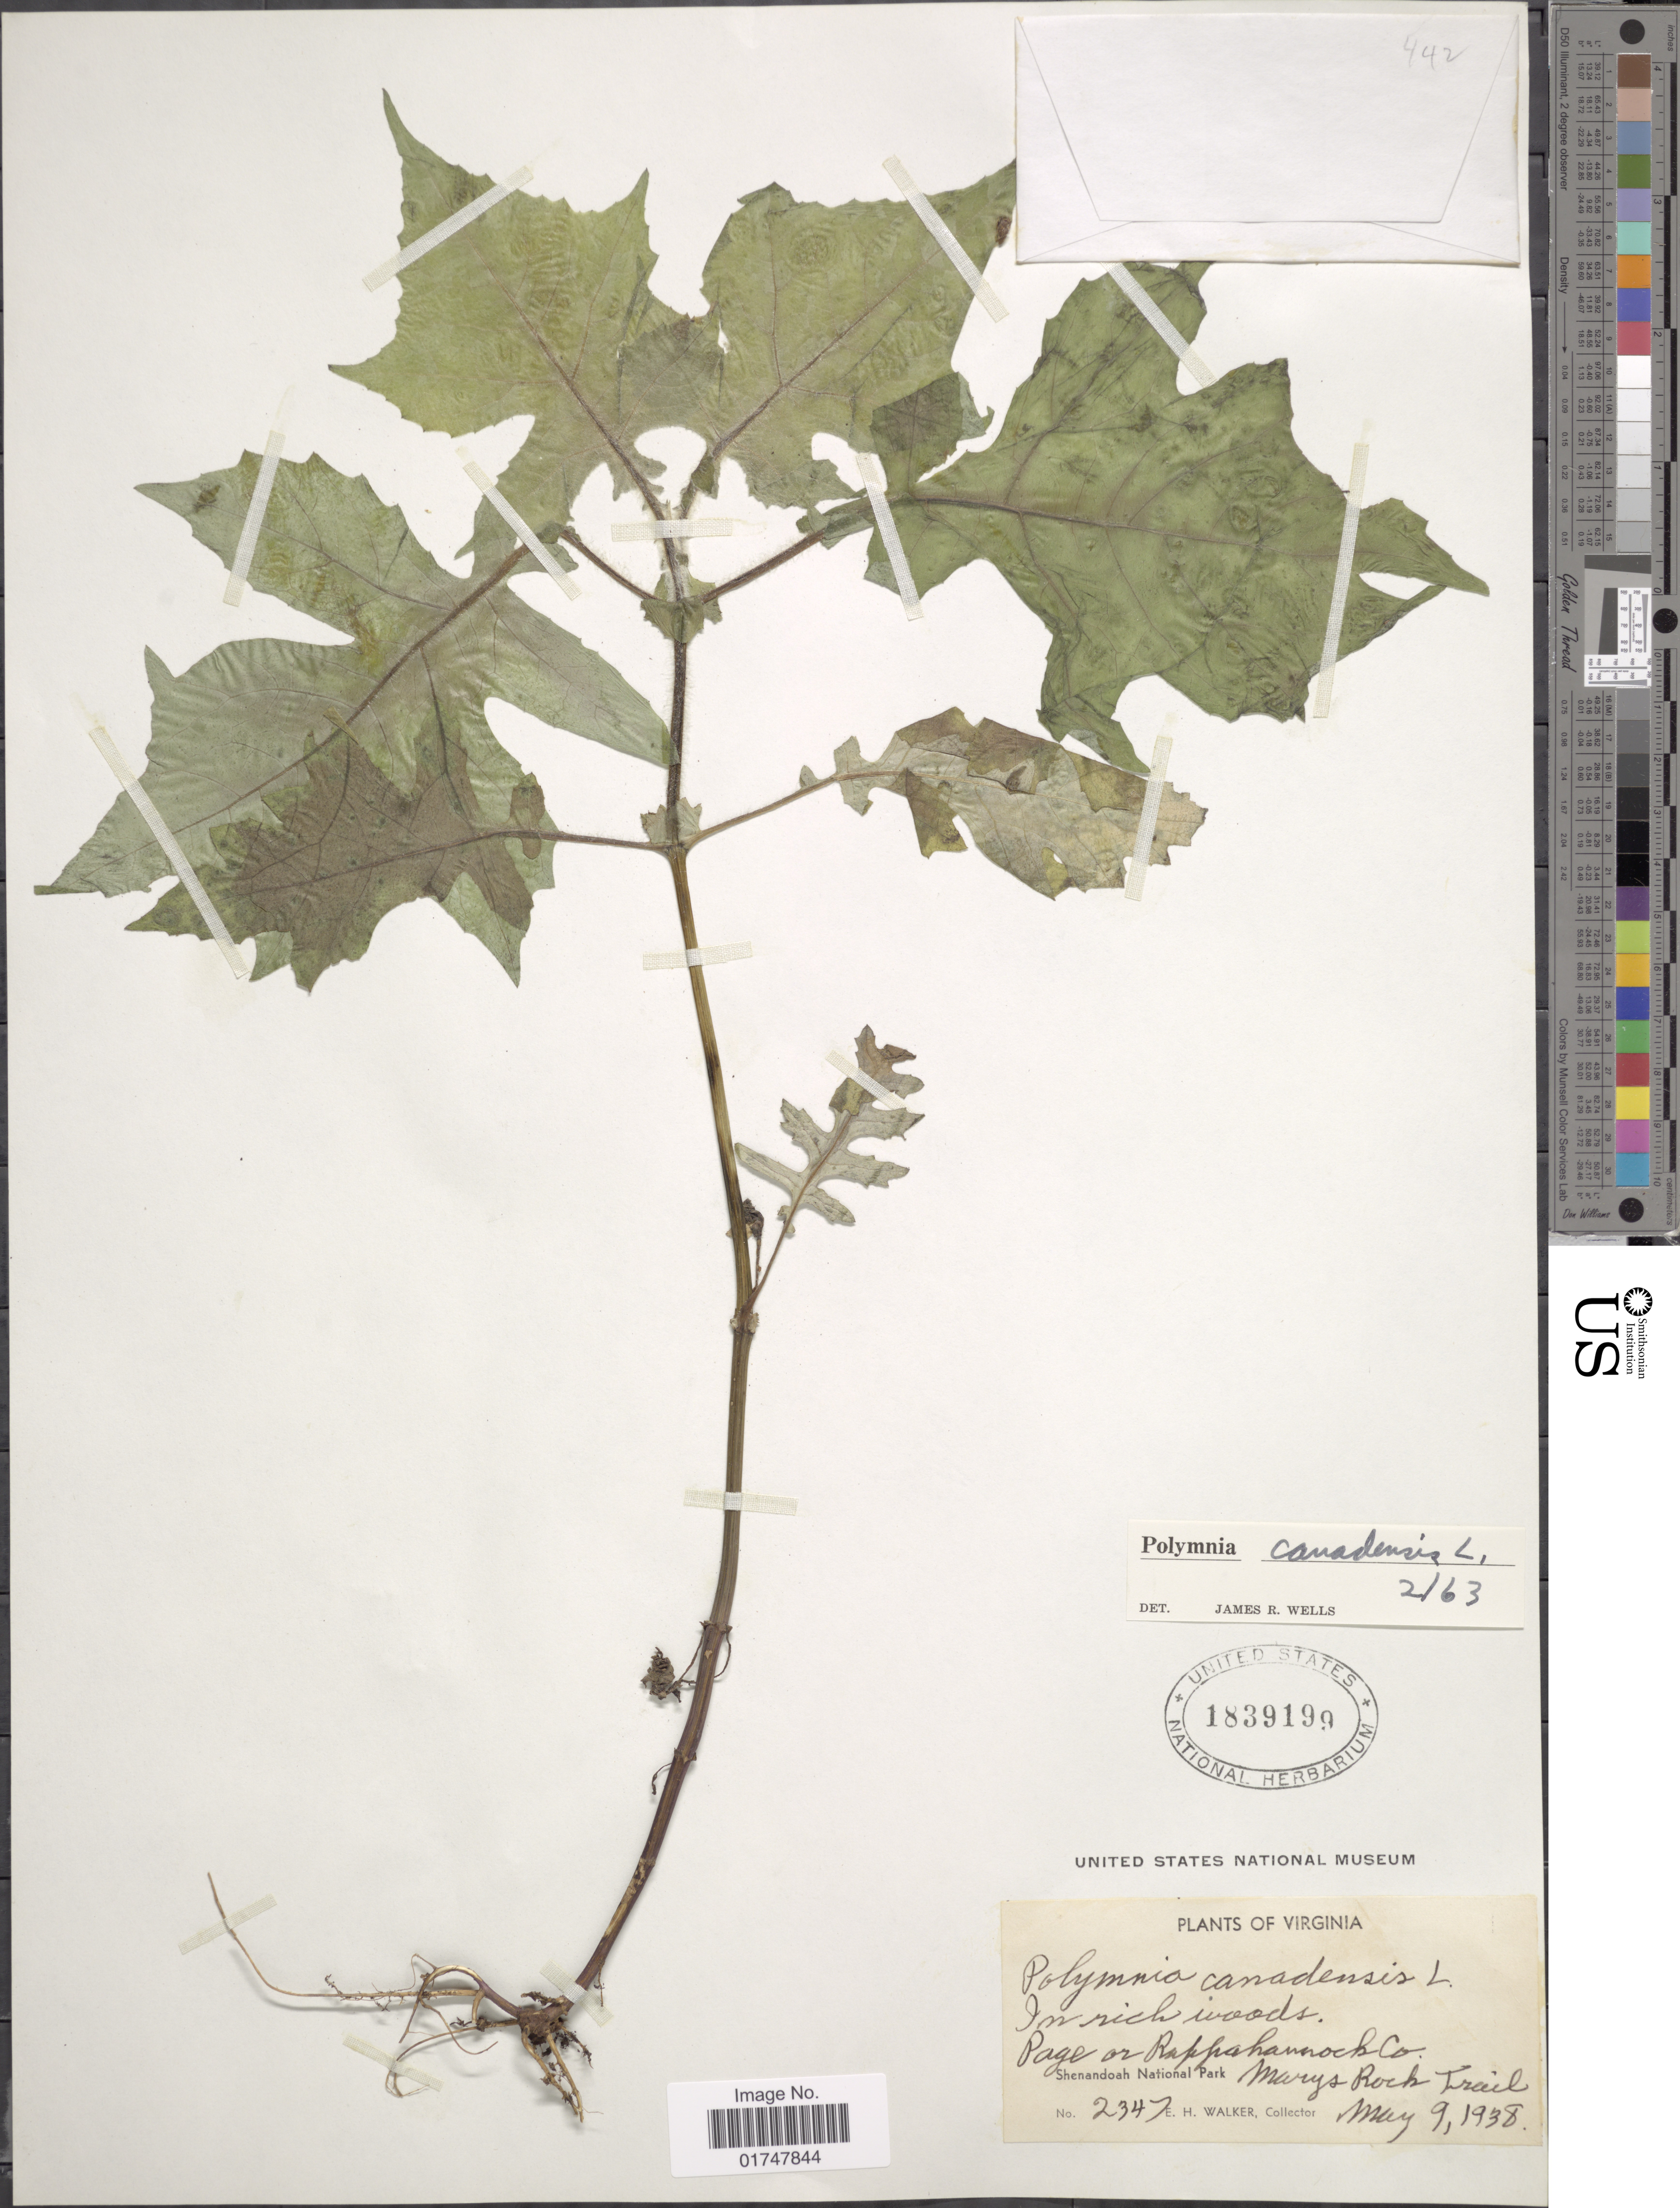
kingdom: Plantae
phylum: Tracheophyta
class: Magnoliopsida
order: Asterales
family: Asteraceae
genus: Polymnia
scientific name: Polymnia canadensis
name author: L.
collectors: E. H. Walker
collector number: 2347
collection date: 1938-05-09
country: United States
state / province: Virginia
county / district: Page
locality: In rich woods, Page or Rappahannock Co., Shenandoah National park, Marys Rock Trail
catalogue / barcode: US 1839199